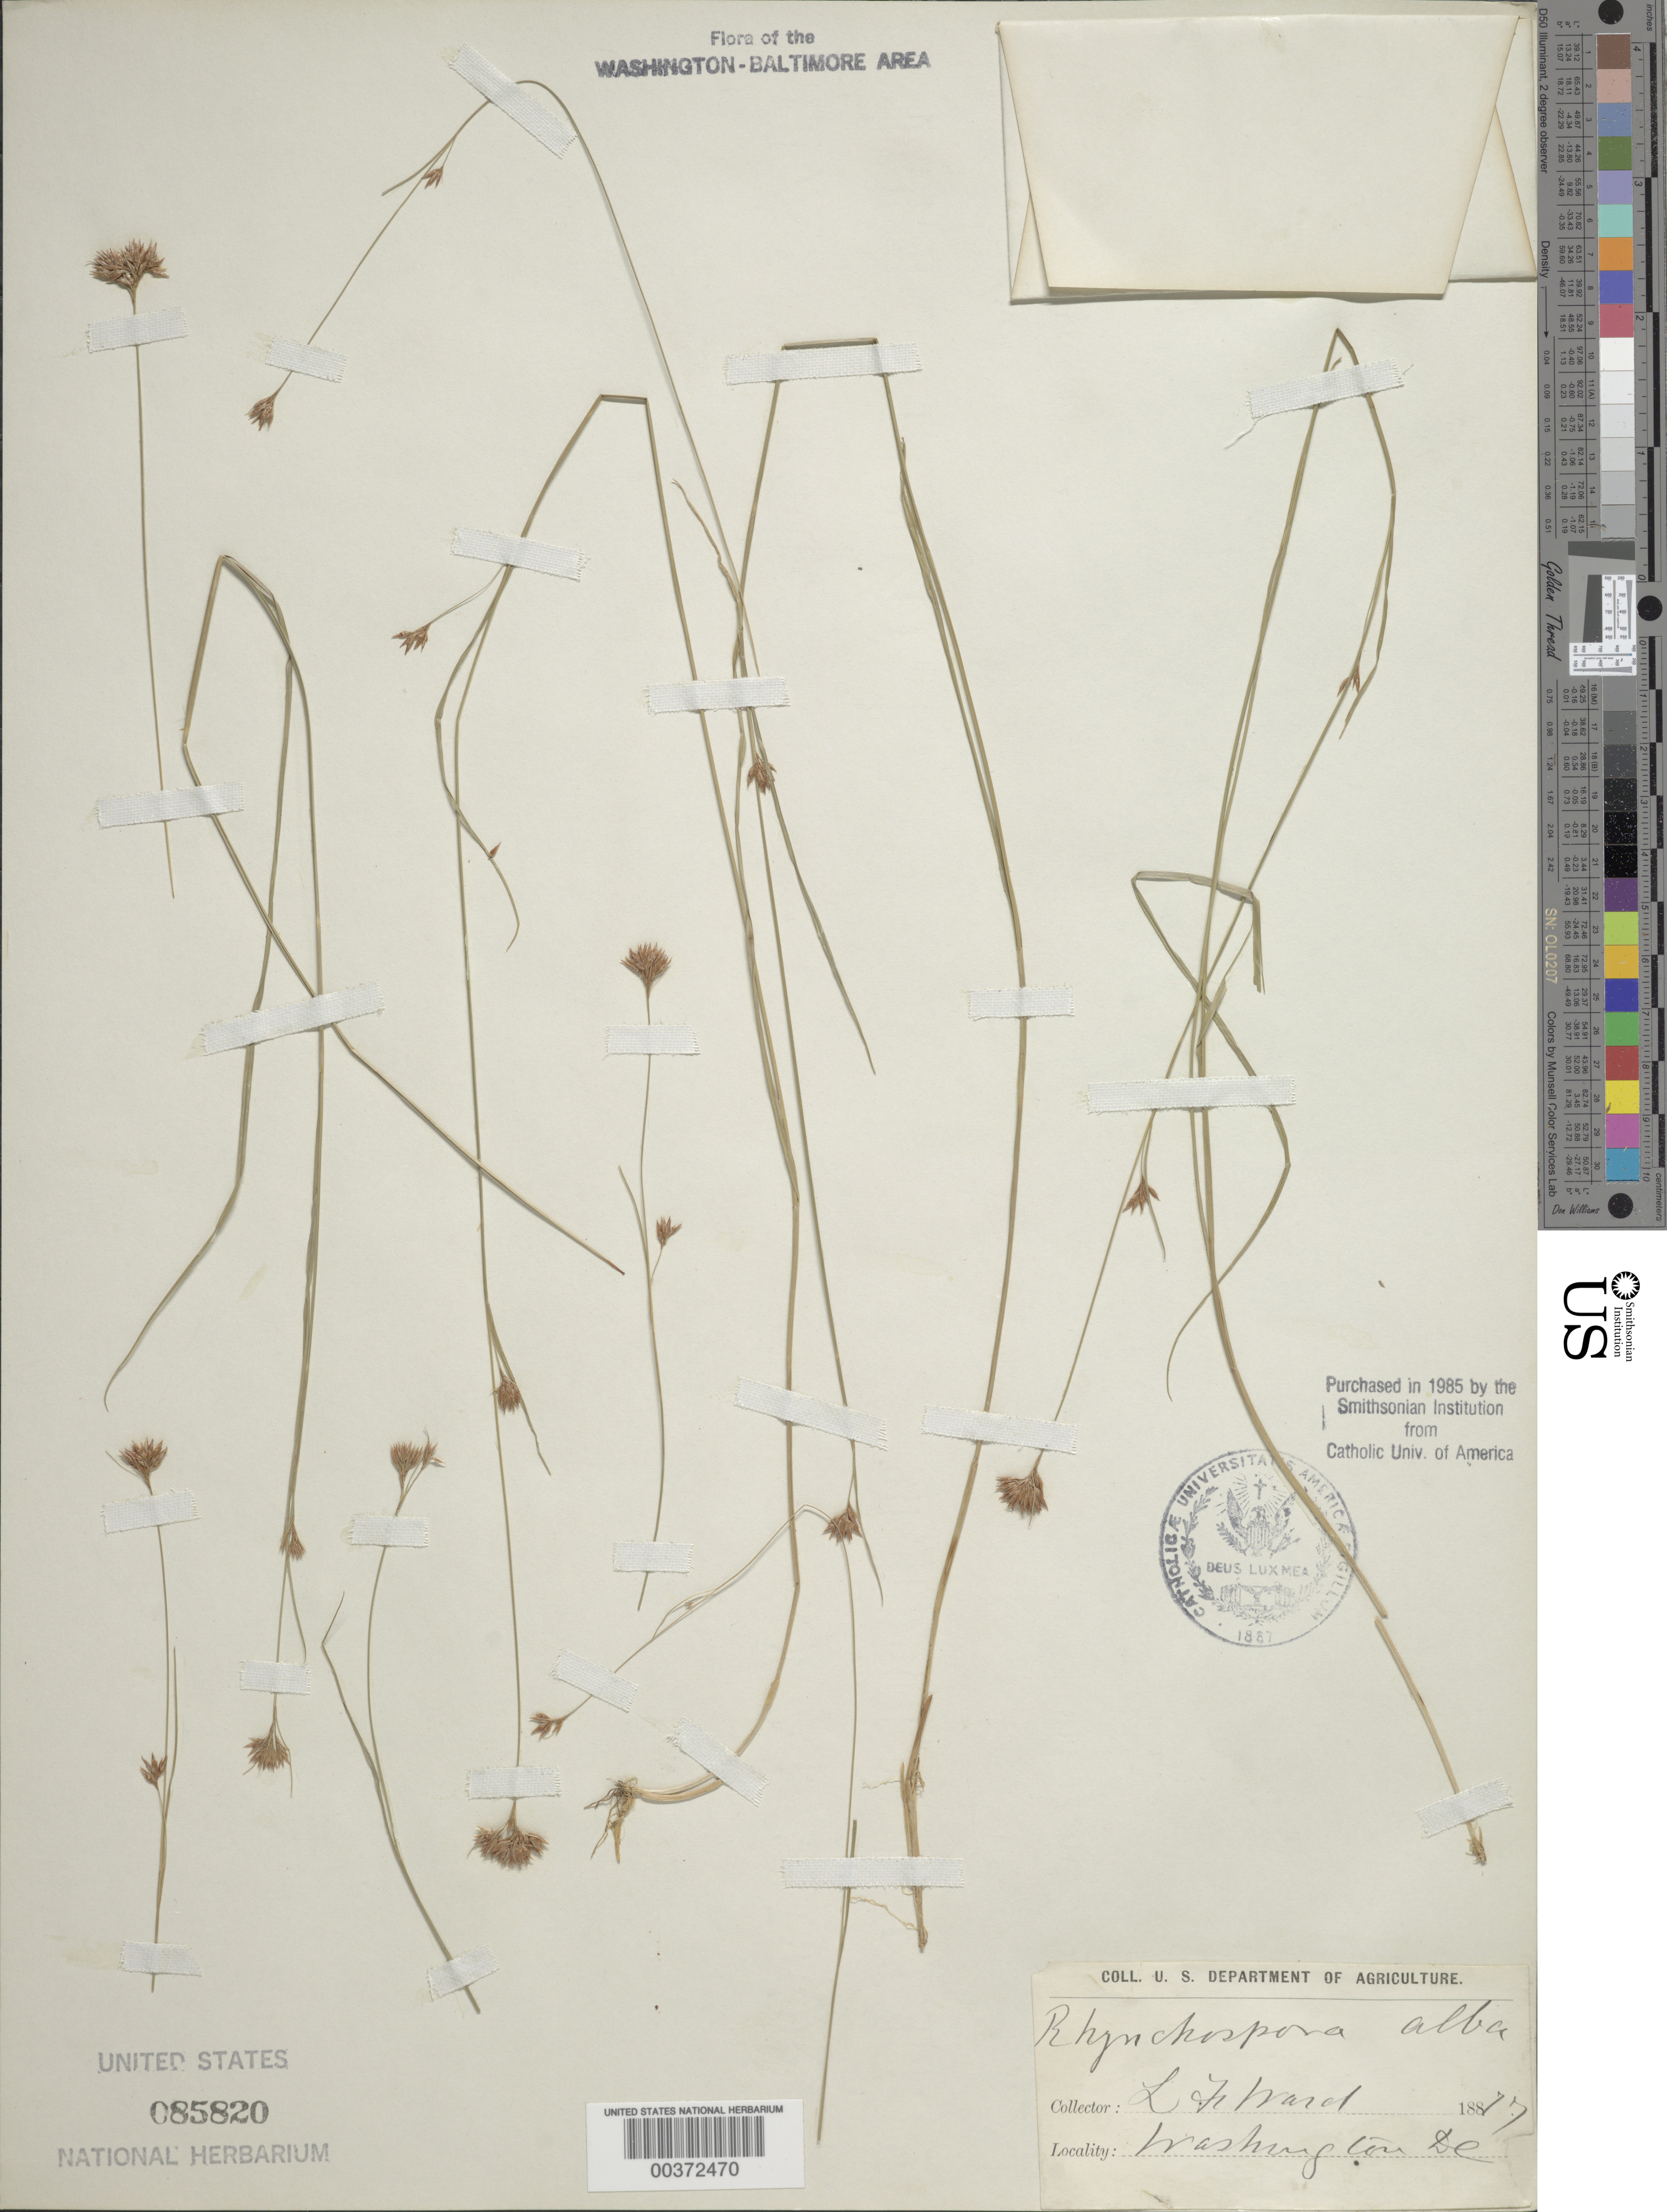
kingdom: Plantae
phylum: Tracheophyta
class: Liliopsida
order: Poales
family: Cyperaceae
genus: Rhynchospora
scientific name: Rhynchospora alba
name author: (L.) Vahl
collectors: L. F. Ward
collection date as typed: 1877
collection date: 1877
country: United States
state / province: District of Columbia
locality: Washington DC Area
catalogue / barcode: US 85820